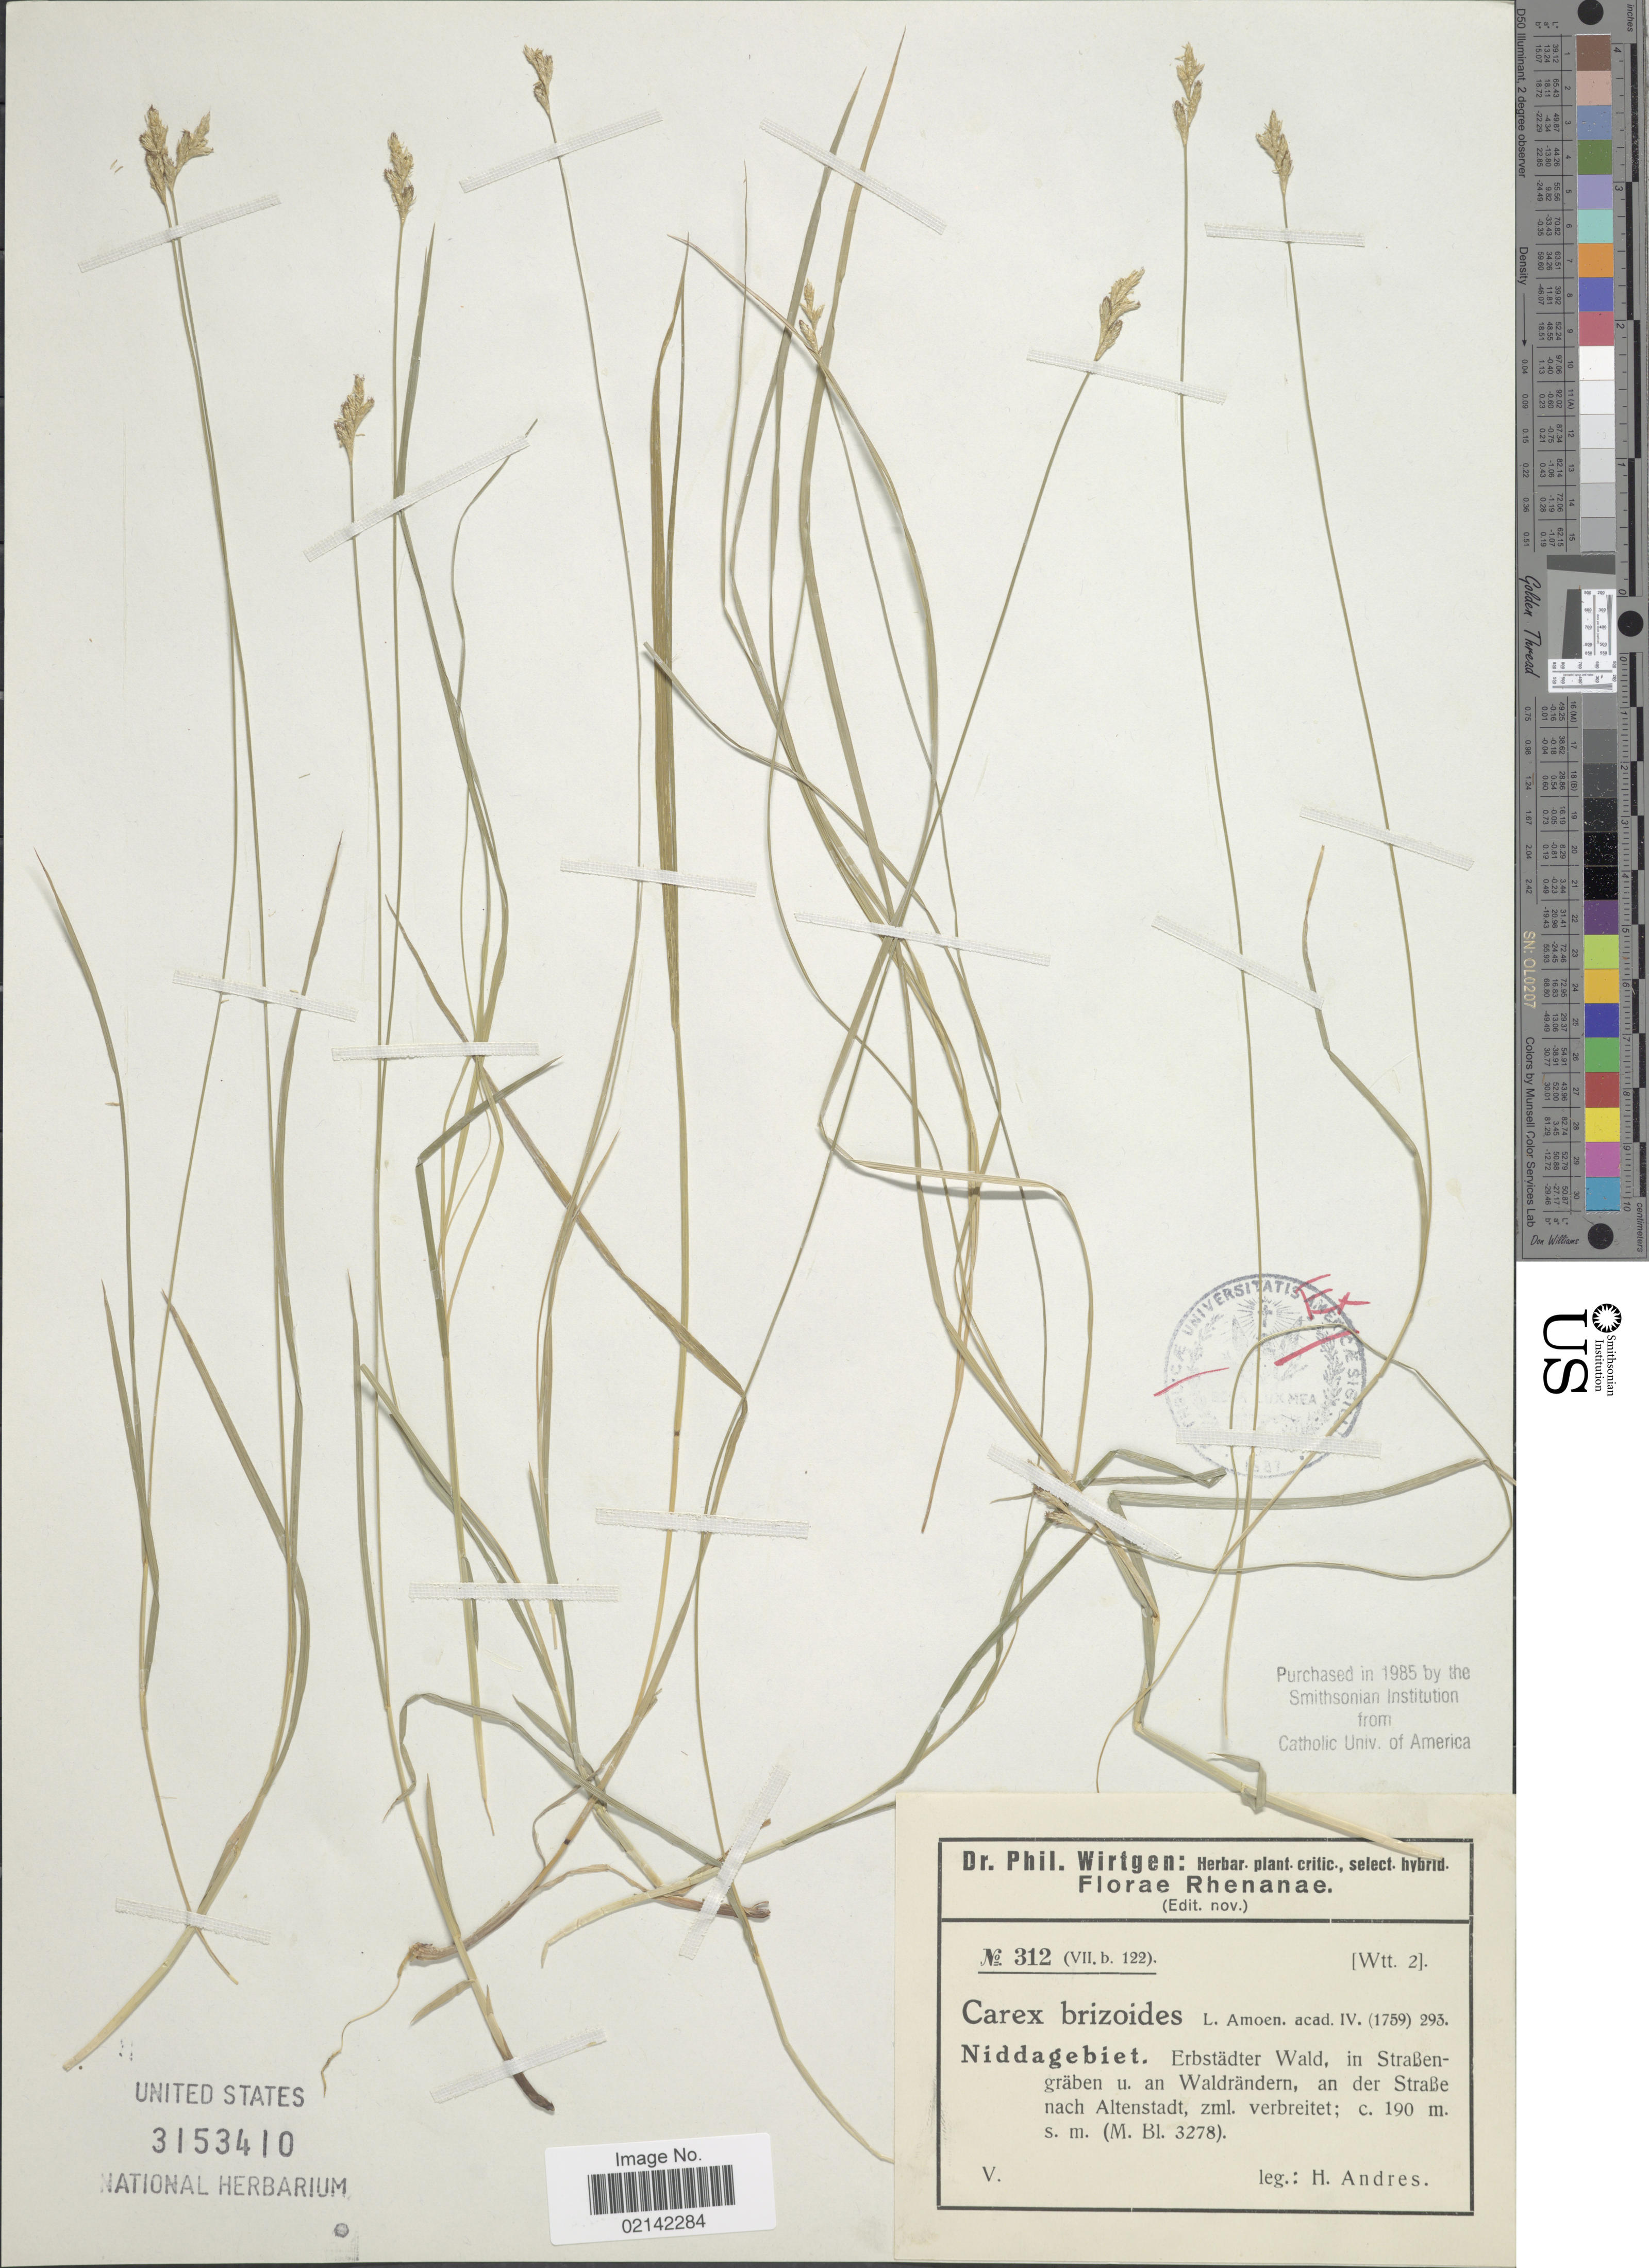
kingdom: Plantae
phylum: Tracheophyta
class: Liliopsida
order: Poales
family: Cyperaceae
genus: Carex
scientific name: Carex brizoides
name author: L.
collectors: H. Andres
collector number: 312 (VII, b. 122)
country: Germany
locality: Rhenanae. Niddagebiet. Erbstädter Wald, in Straßengräben u. an Waldrändern, an der Straße nach Altenstadt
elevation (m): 190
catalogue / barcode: US 3153410